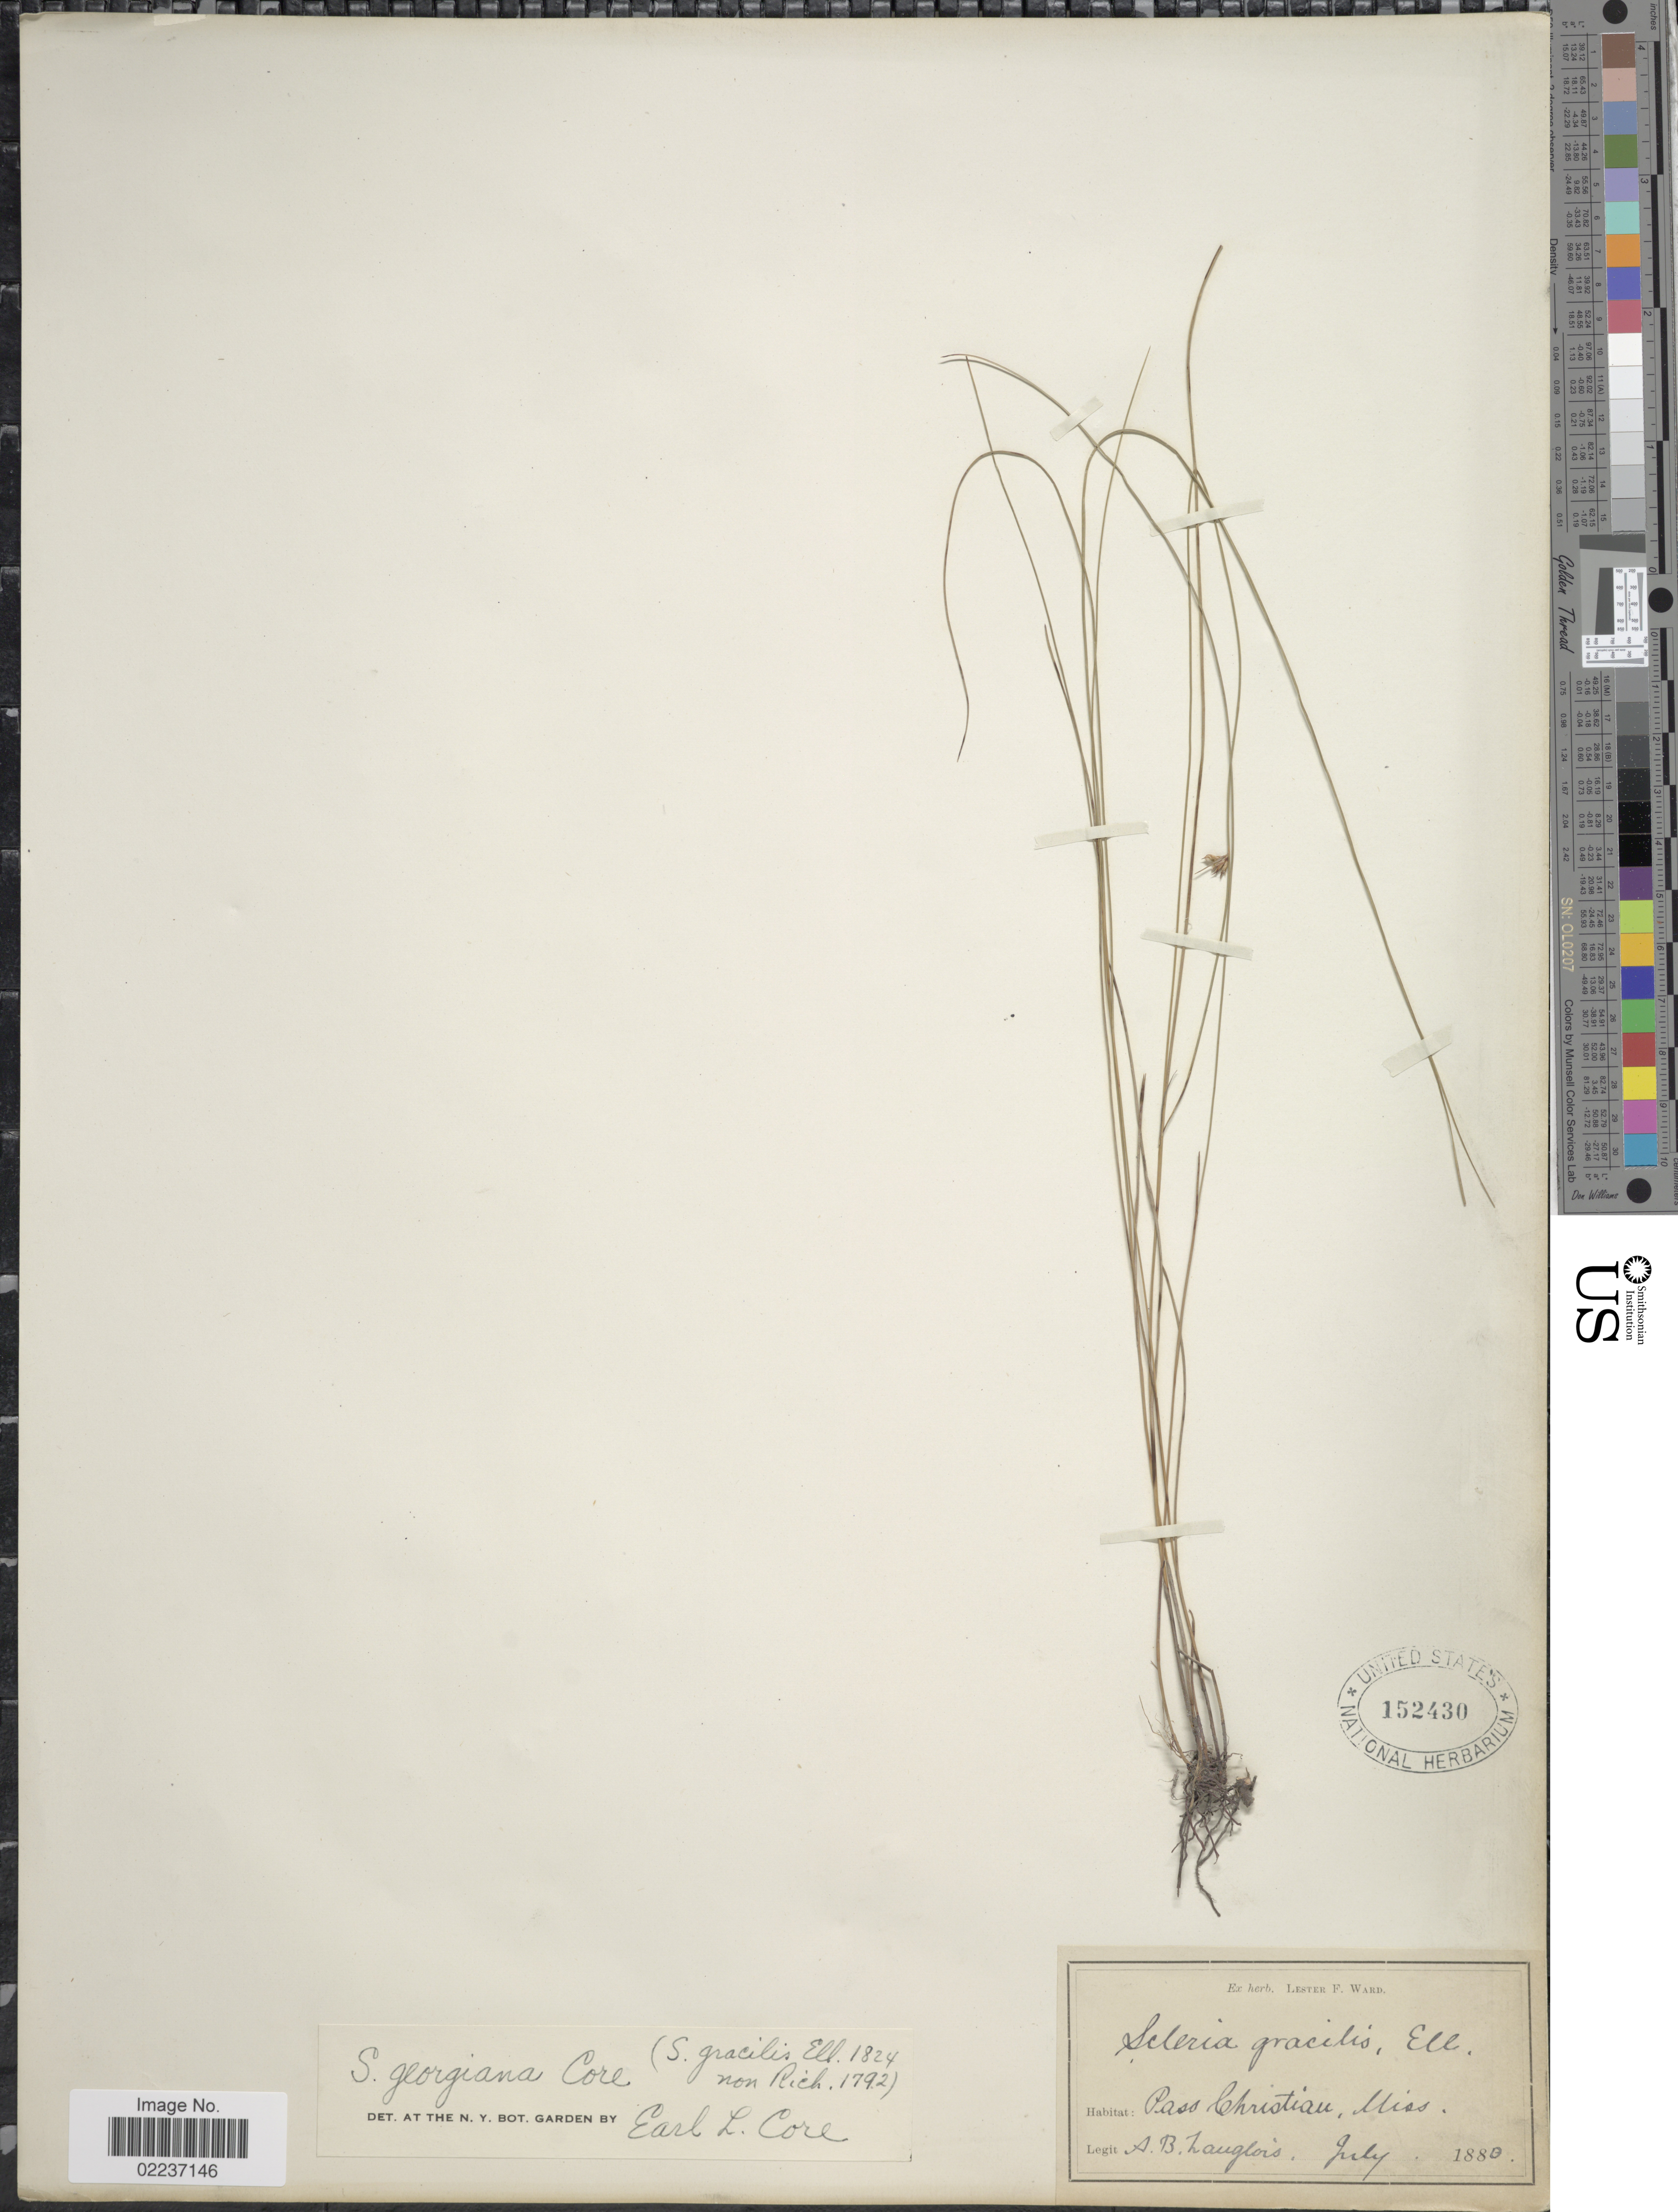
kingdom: Plantae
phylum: Tracheophyta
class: Liliopsida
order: Poales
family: Cyperaceae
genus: Scleria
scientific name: Scleria georgiana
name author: Core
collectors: A. Langlois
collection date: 1880-07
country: United States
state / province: Mississippi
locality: Pass Christian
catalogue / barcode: US 152430